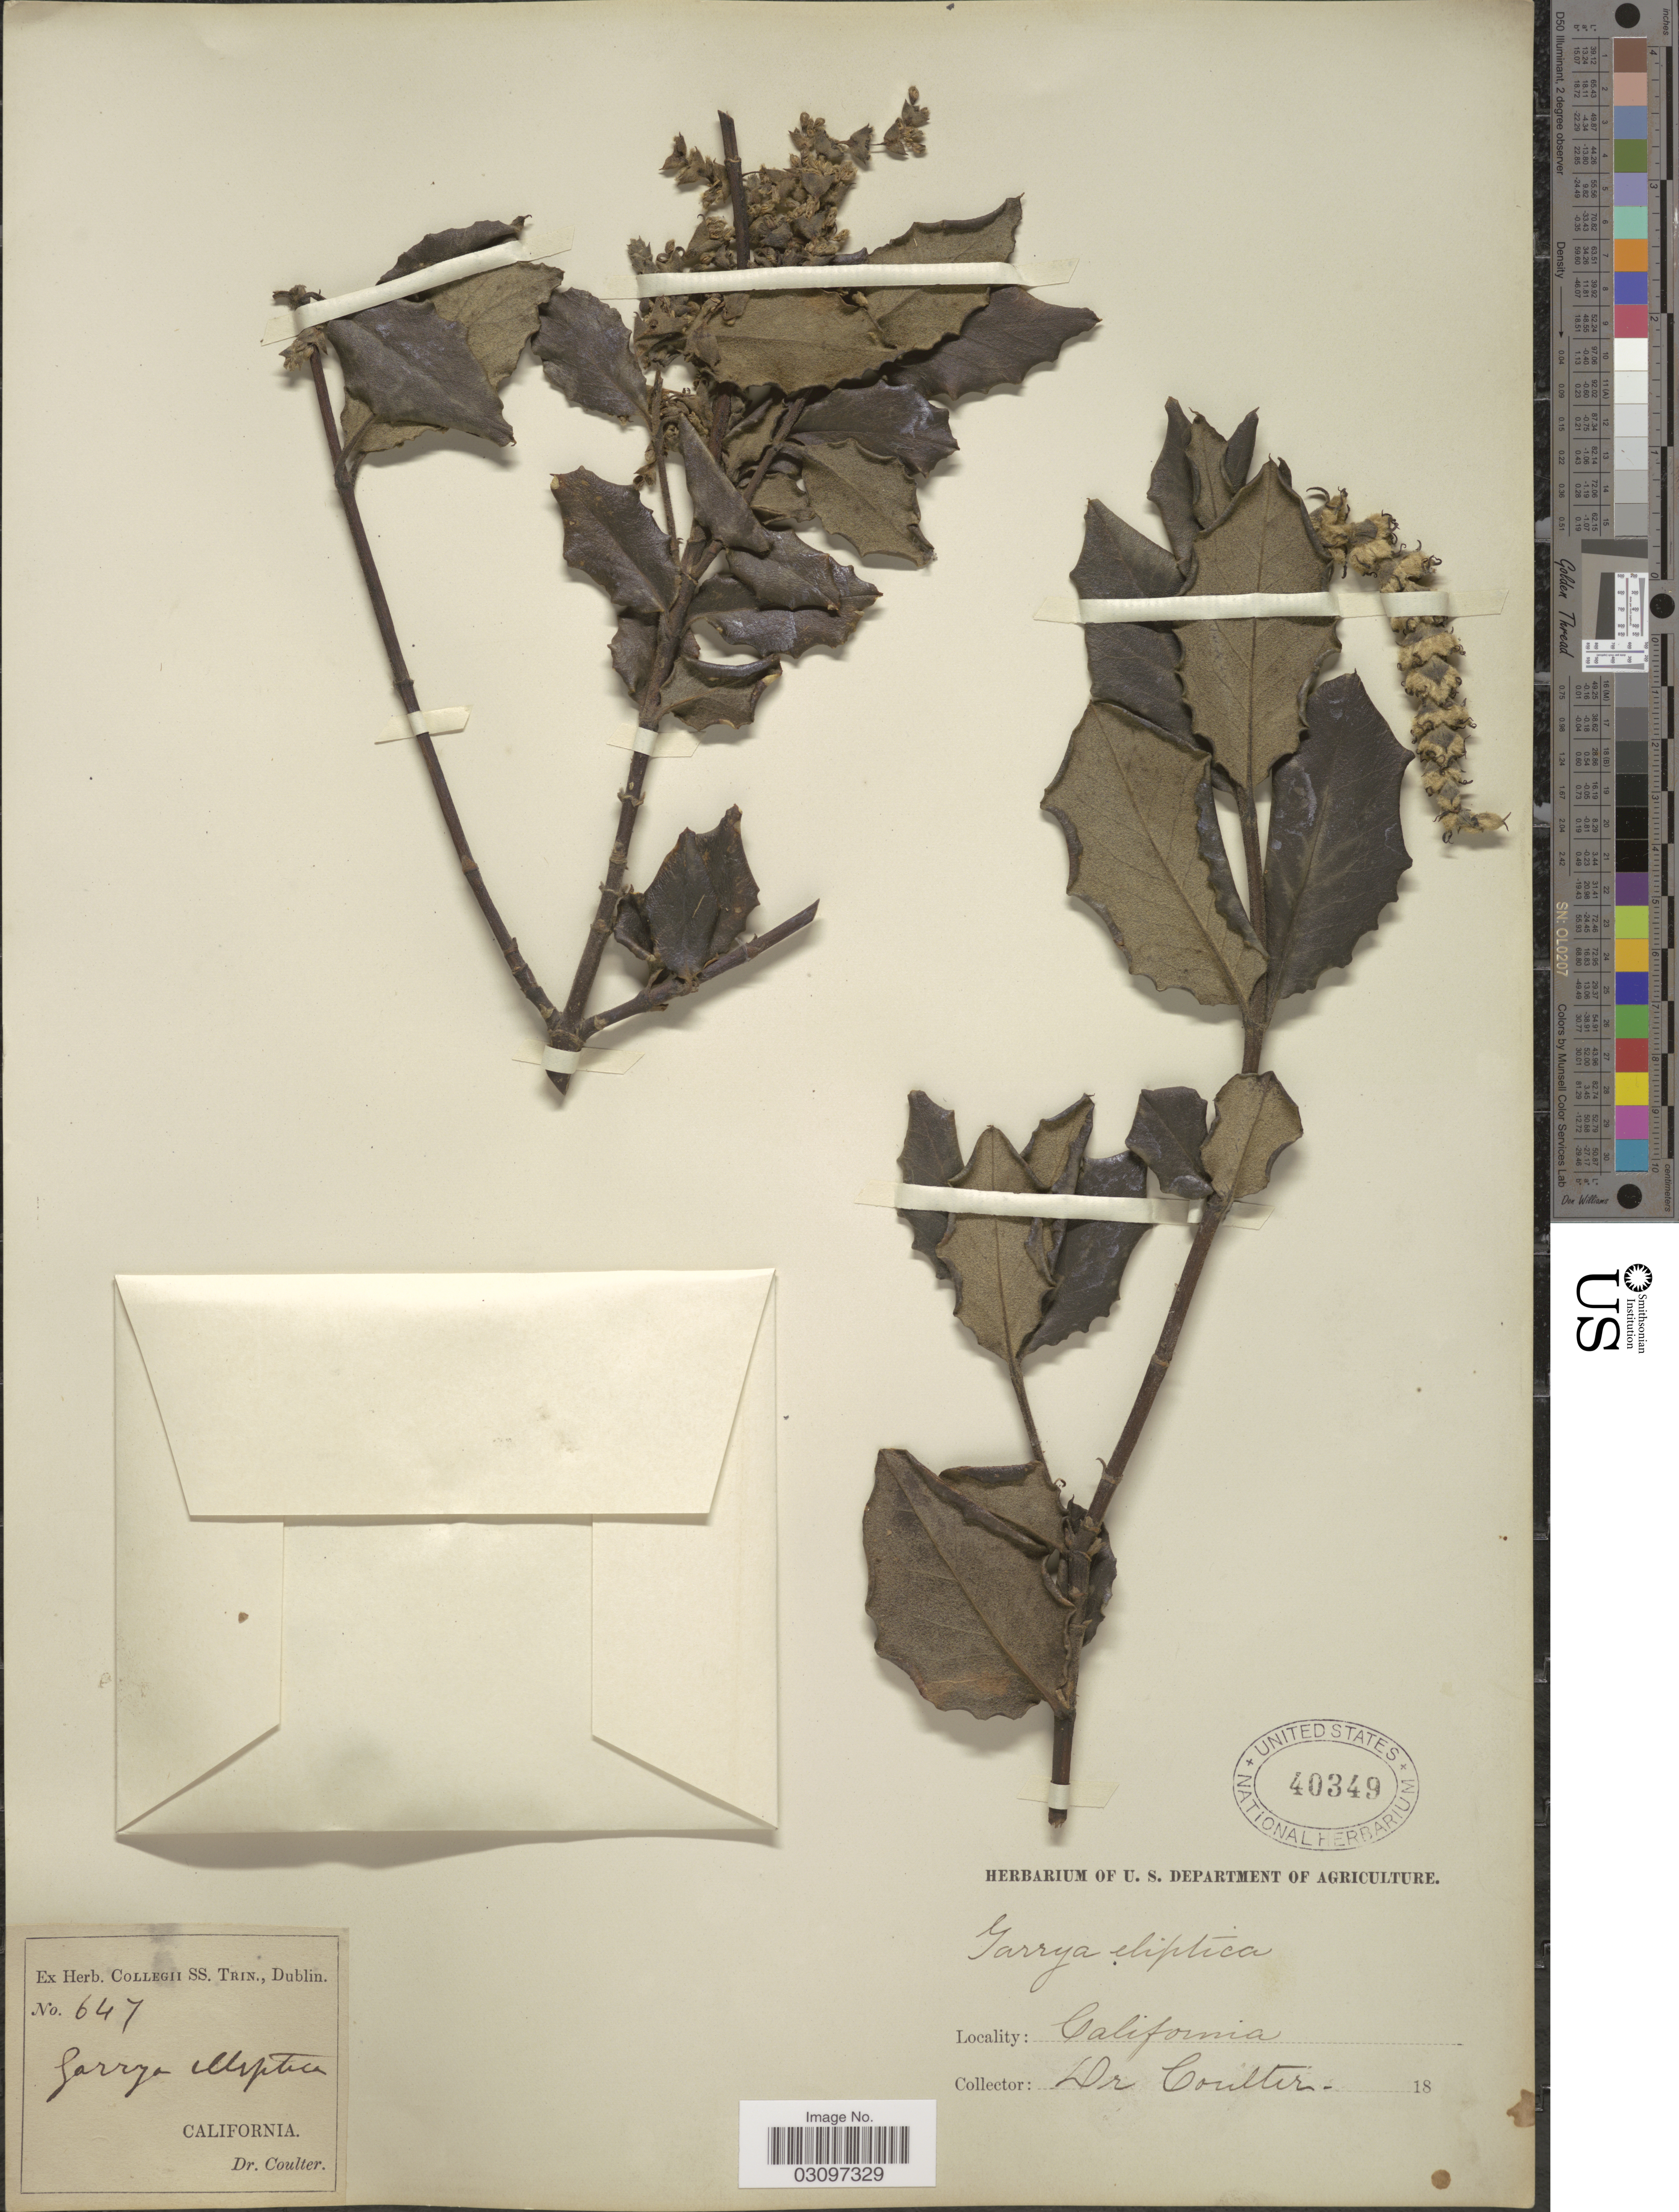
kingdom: Plantae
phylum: Tracheophyta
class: Magnoliopsida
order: Garryales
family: Garryaceae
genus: Garrya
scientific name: Garrya elliptica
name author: Douglas ex Lindl.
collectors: -- Coulter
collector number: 647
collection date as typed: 18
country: United States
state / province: California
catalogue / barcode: US 40349